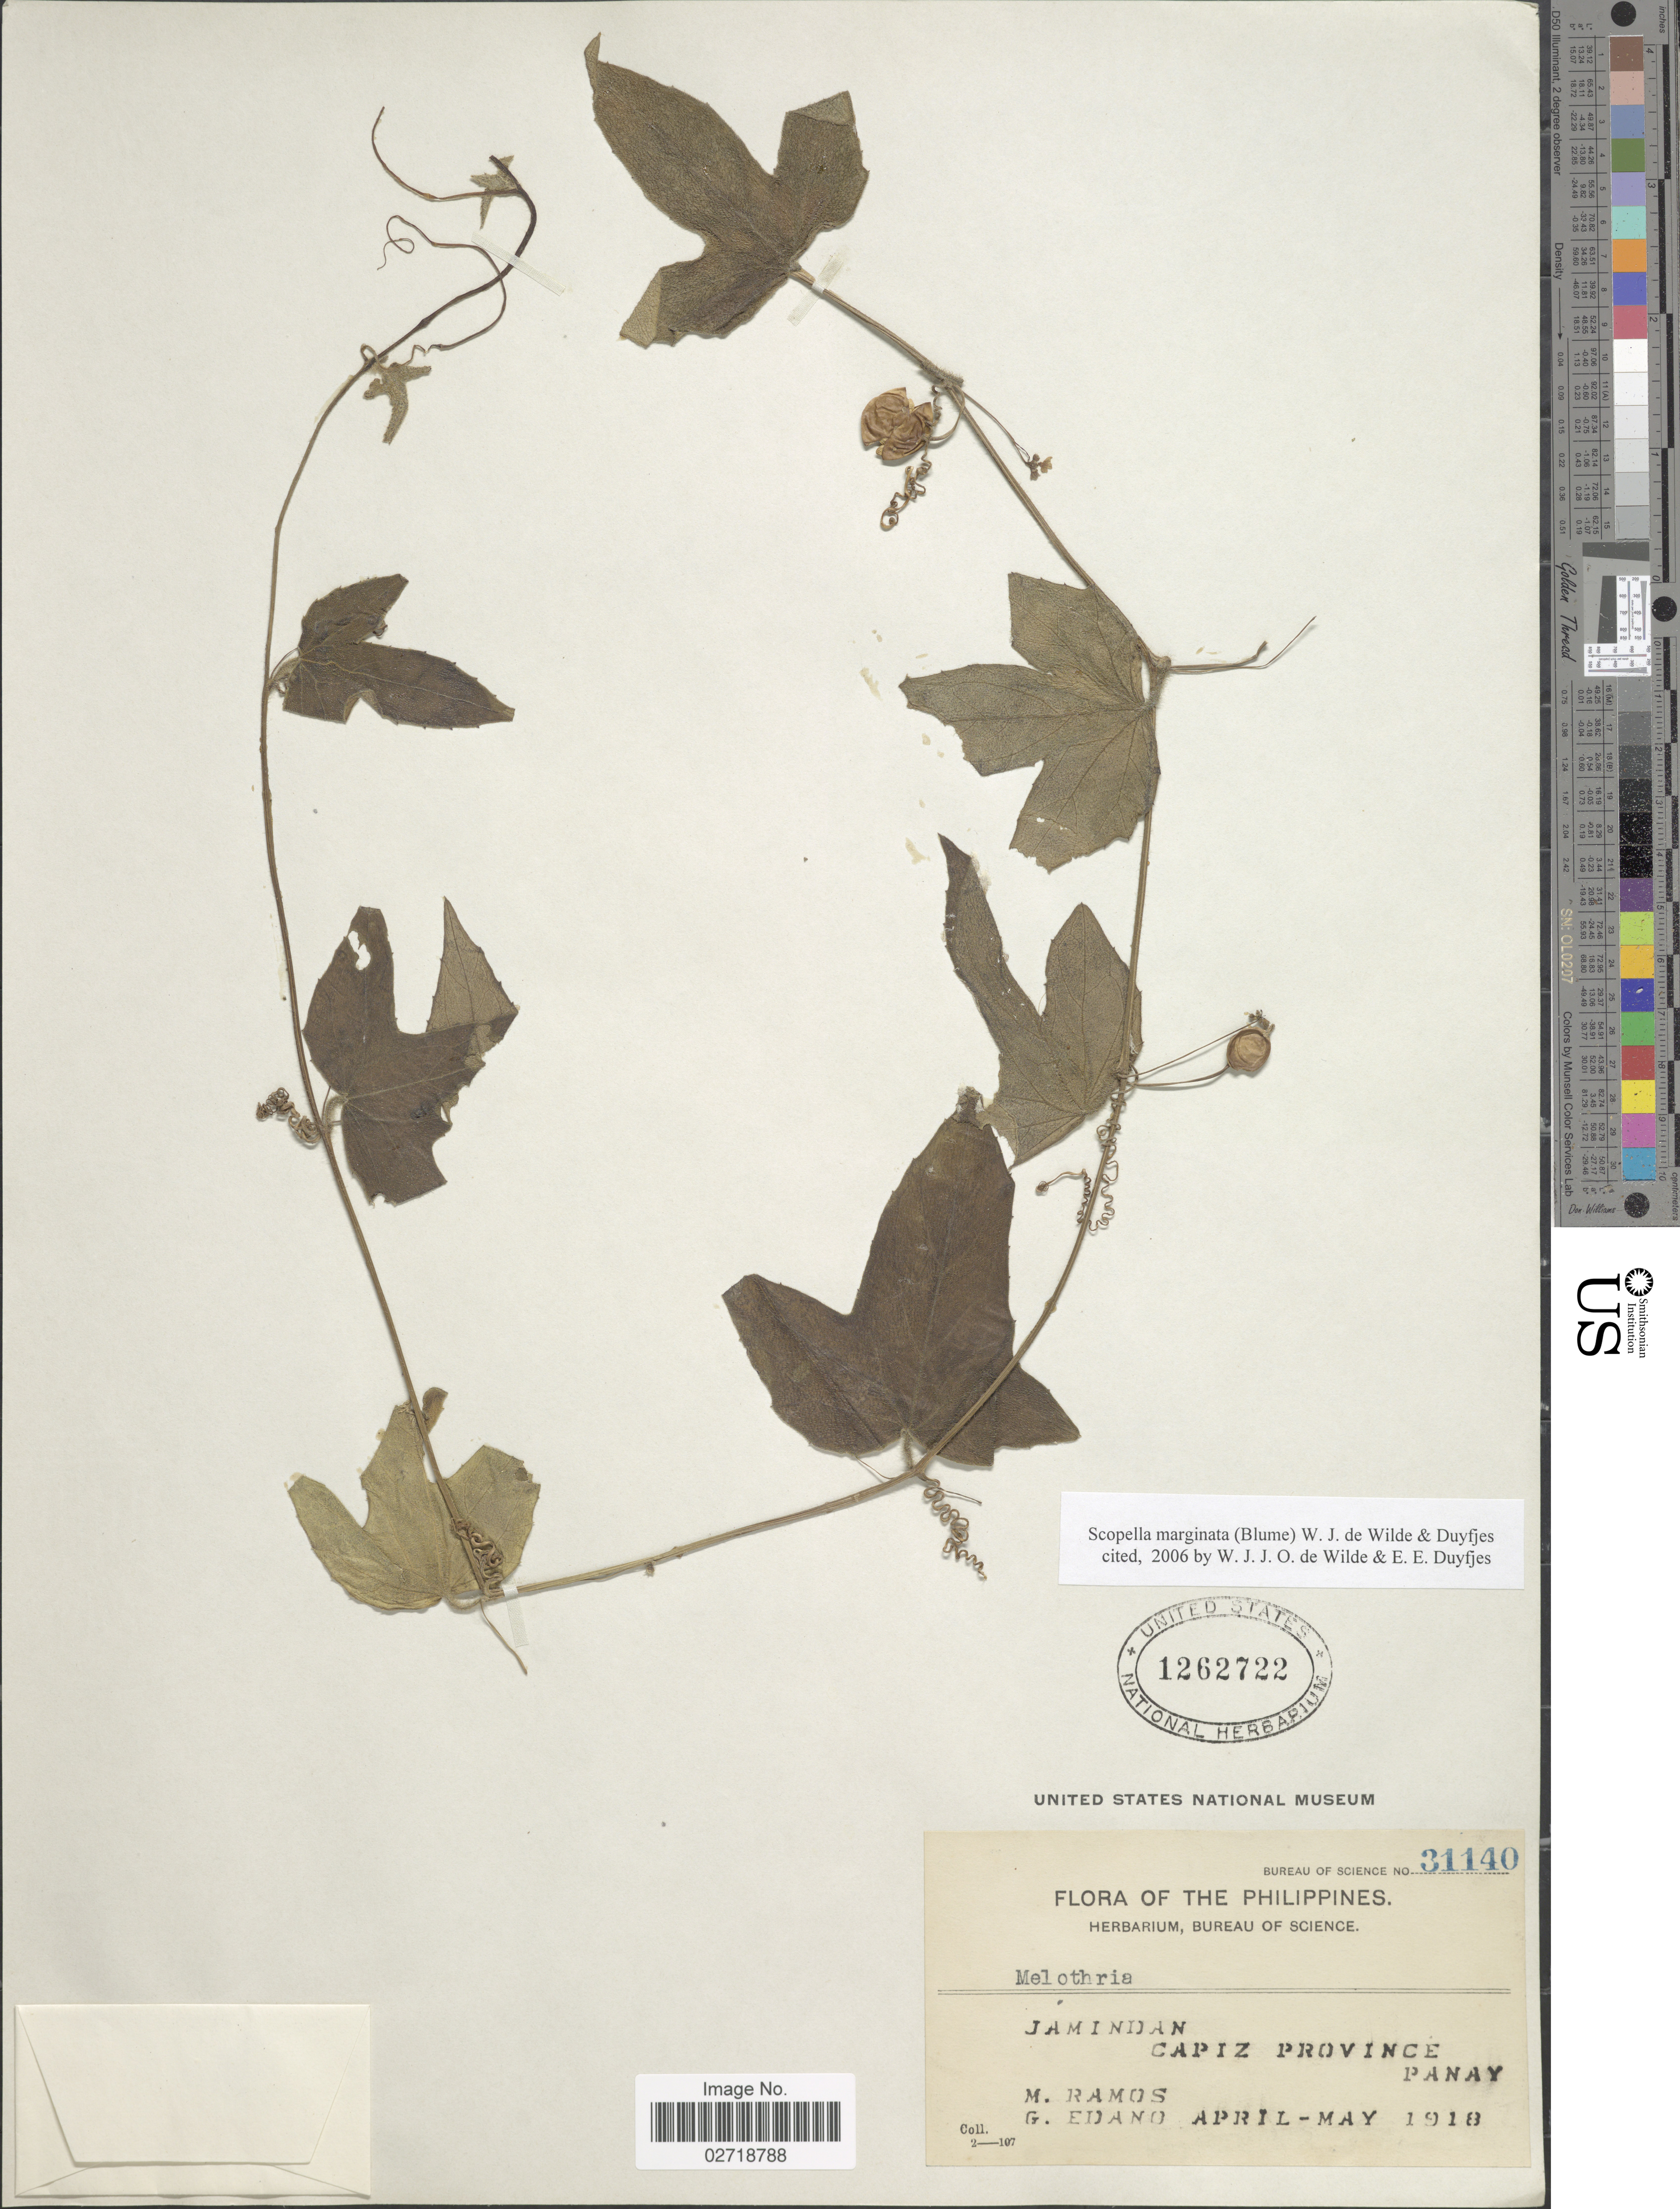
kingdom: Plantae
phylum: Tracheophyta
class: Magnoliopsida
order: Cucurbitales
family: Cucurbitaceae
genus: Scopellaria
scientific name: Scopellaria marginata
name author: (Blume) W.J. de Wilde & Duyfjes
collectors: M. Ramos & G. Edaño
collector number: Bureau of Science 31140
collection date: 1918-04/1918-05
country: Philippines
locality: Jamindan, Capiz Province. Panay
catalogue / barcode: US 1262722